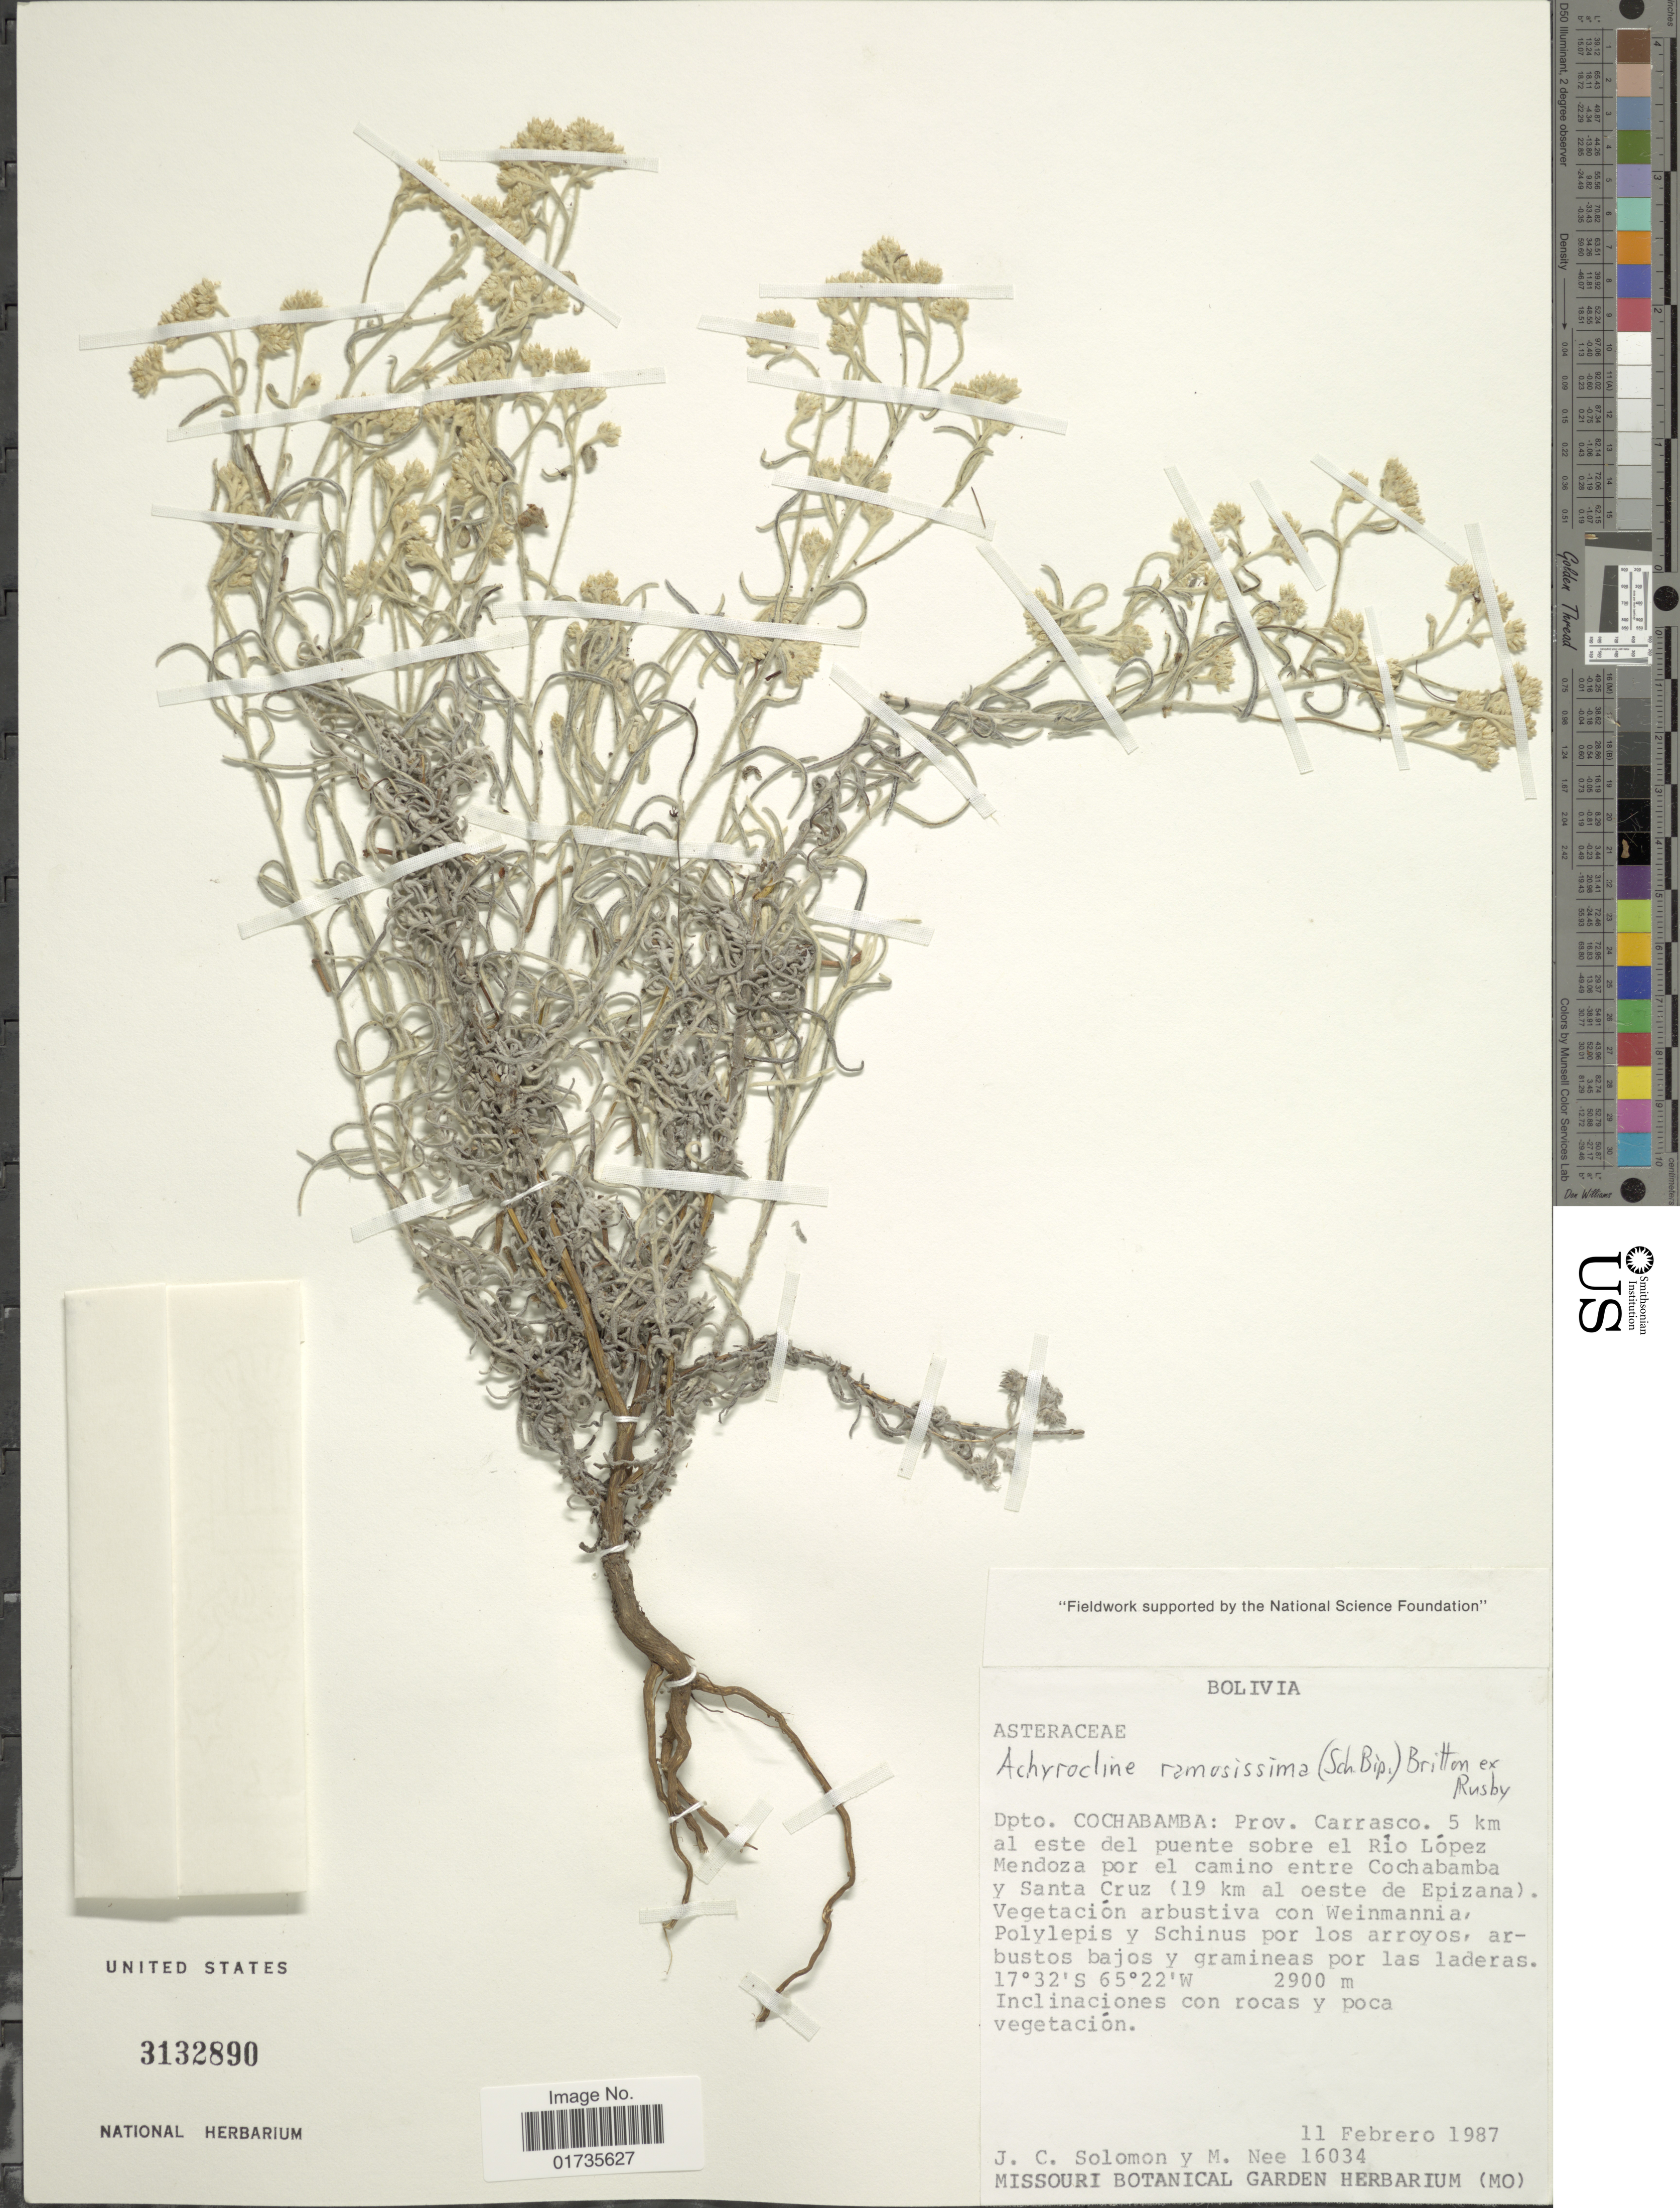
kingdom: Plantae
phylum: Tracheophyta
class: Magnoliopsida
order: Asterales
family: Asteraceae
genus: Achyrocline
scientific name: Achyrocline ramosissima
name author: (Sch. Bip.) Britton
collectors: J. C. Solomon & M. Nee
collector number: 16034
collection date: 1987-02-11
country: Bolivia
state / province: Cochabamba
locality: Bolivia. Dpto. Cochabamba: Prov. Carasco. 5 km al este del puente sobre el Rio Lopez mendoza por el camino entre Cochabamba y Santa Cruz (19 km al oeste de Epizana)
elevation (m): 2900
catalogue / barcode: US 3132890